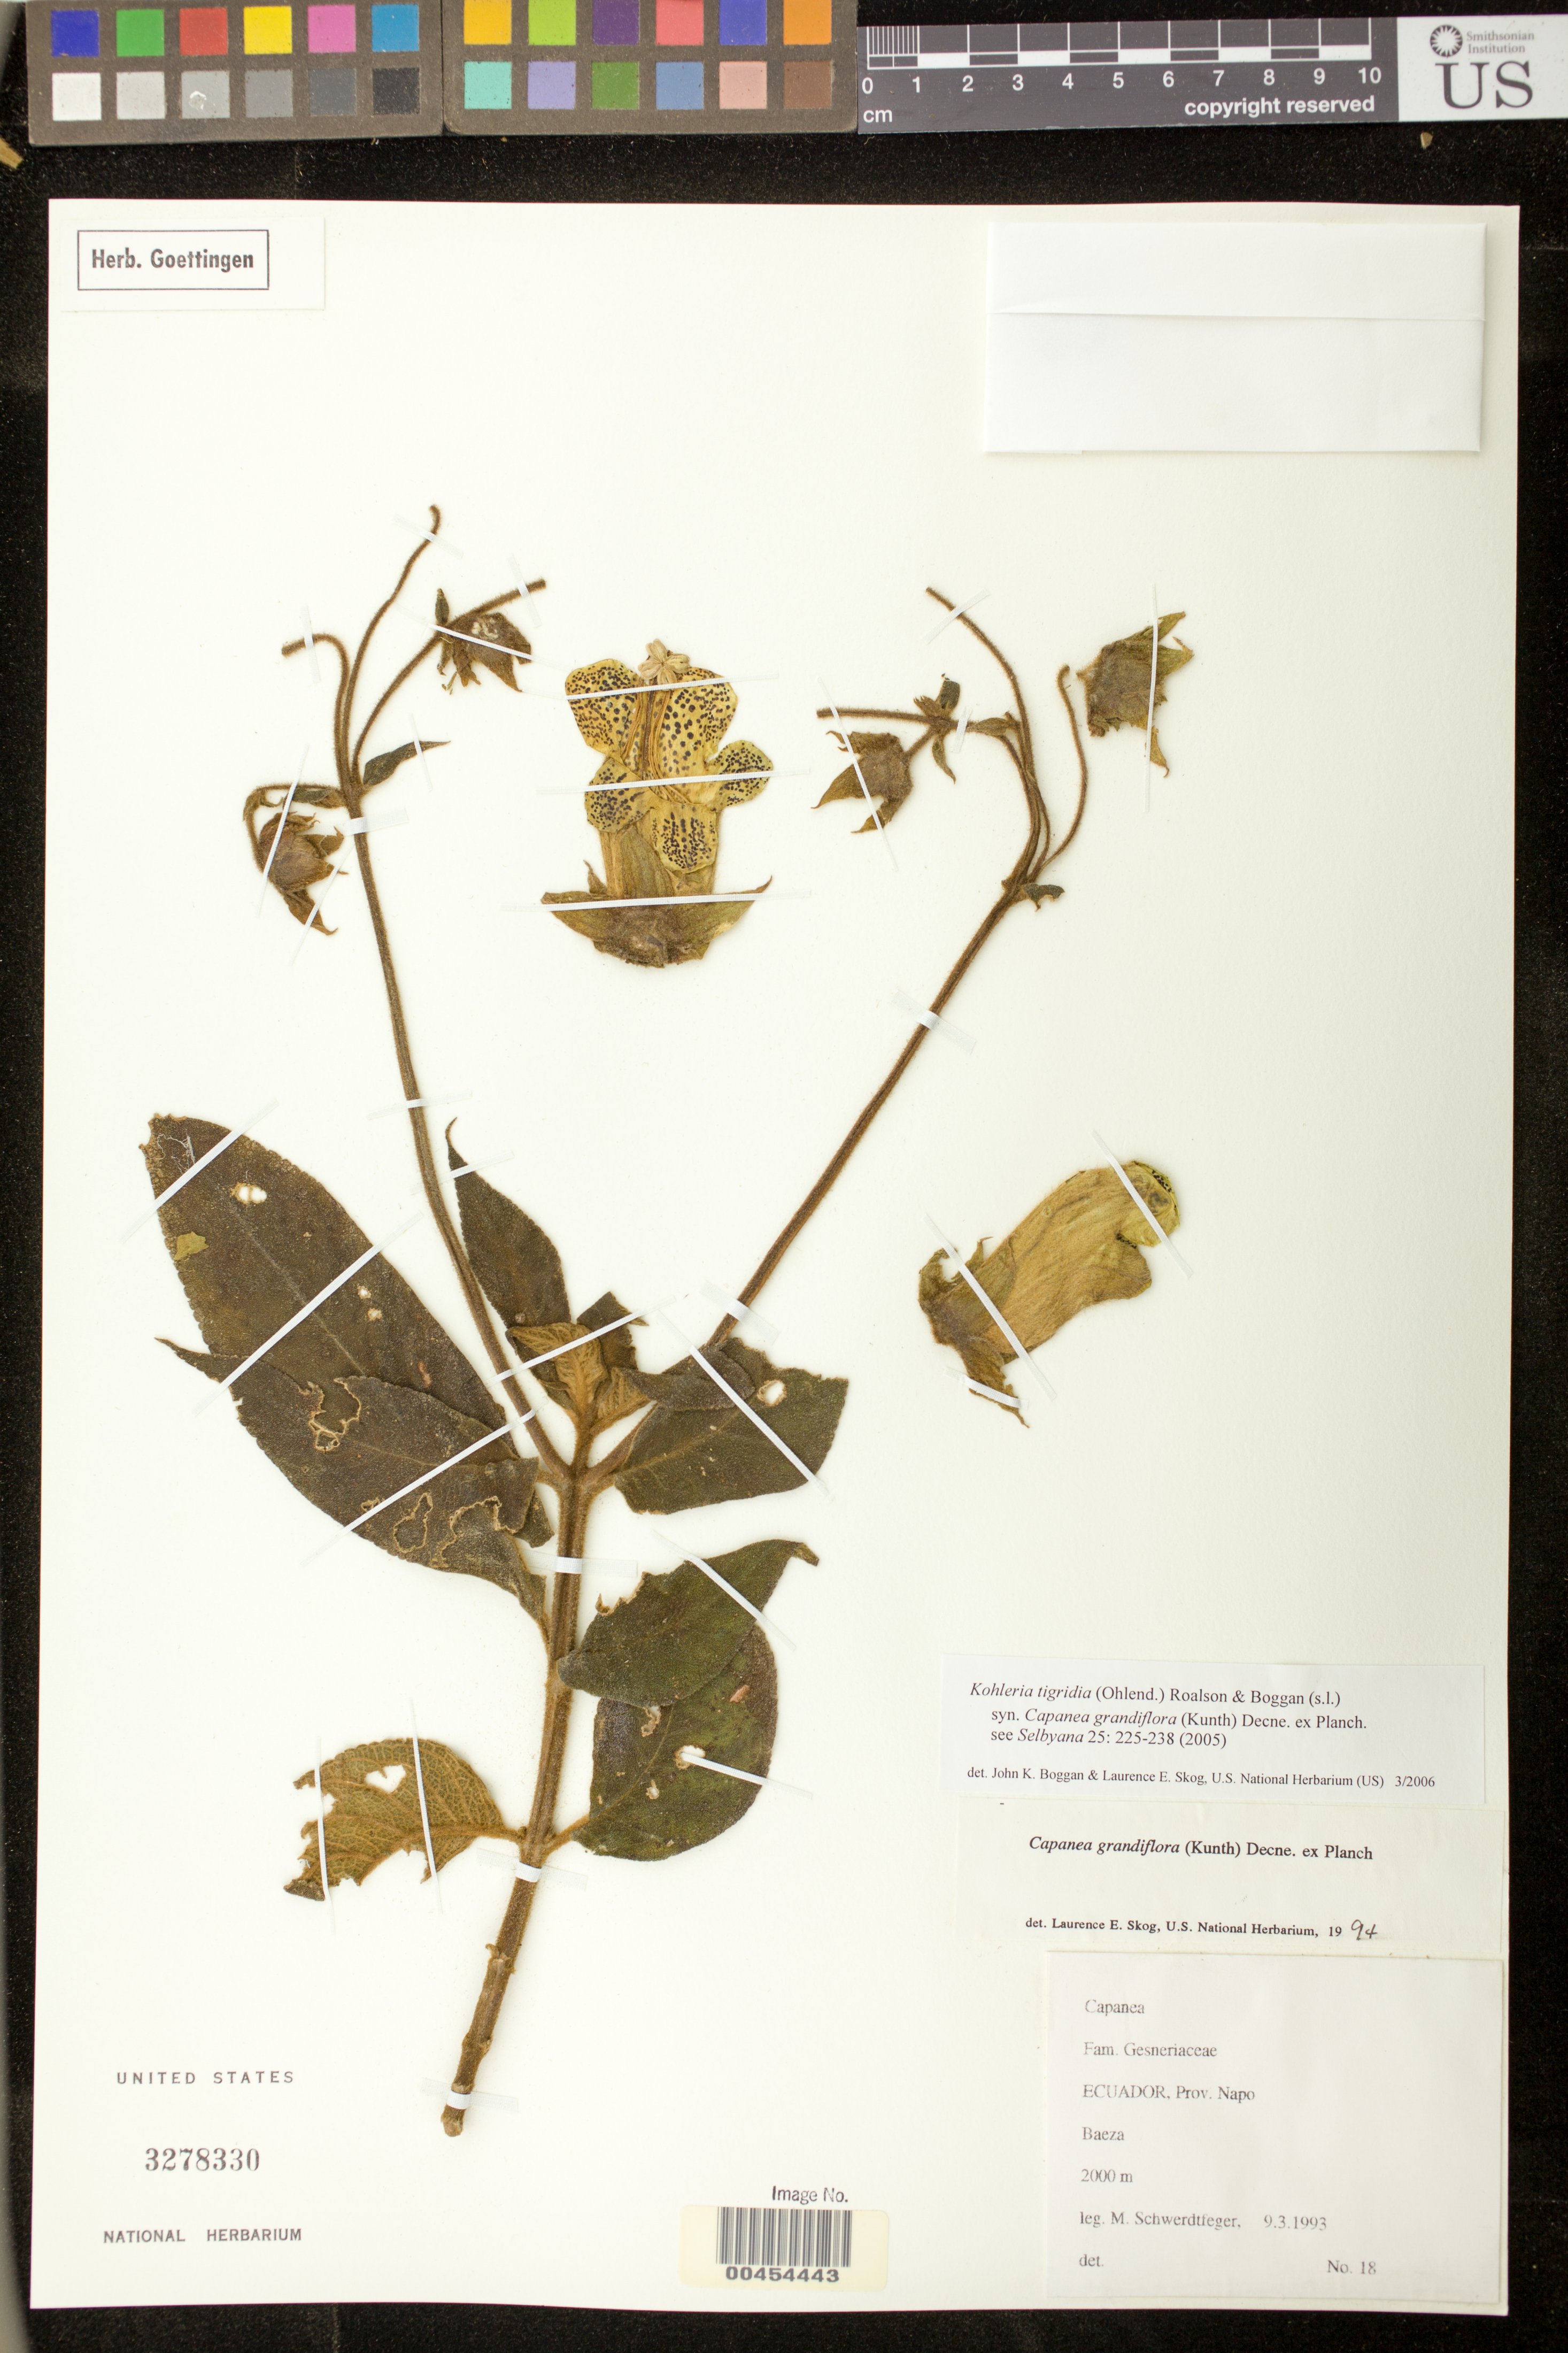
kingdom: Plantae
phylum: Tracheophyta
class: Magnoliopsida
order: Lamiales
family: Gesneriaceae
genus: Kohleria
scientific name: Kohleria tigridia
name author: (Ohlend.) Roalson & Boggan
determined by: Boggan, J. K.; Skog, L. E.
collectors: M. Schwerdtfeger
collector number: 18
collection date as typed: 03 Mar 1993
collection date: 1993-03-03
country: Ecuador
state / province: Napo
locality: Baeza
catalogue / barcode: US 3278330